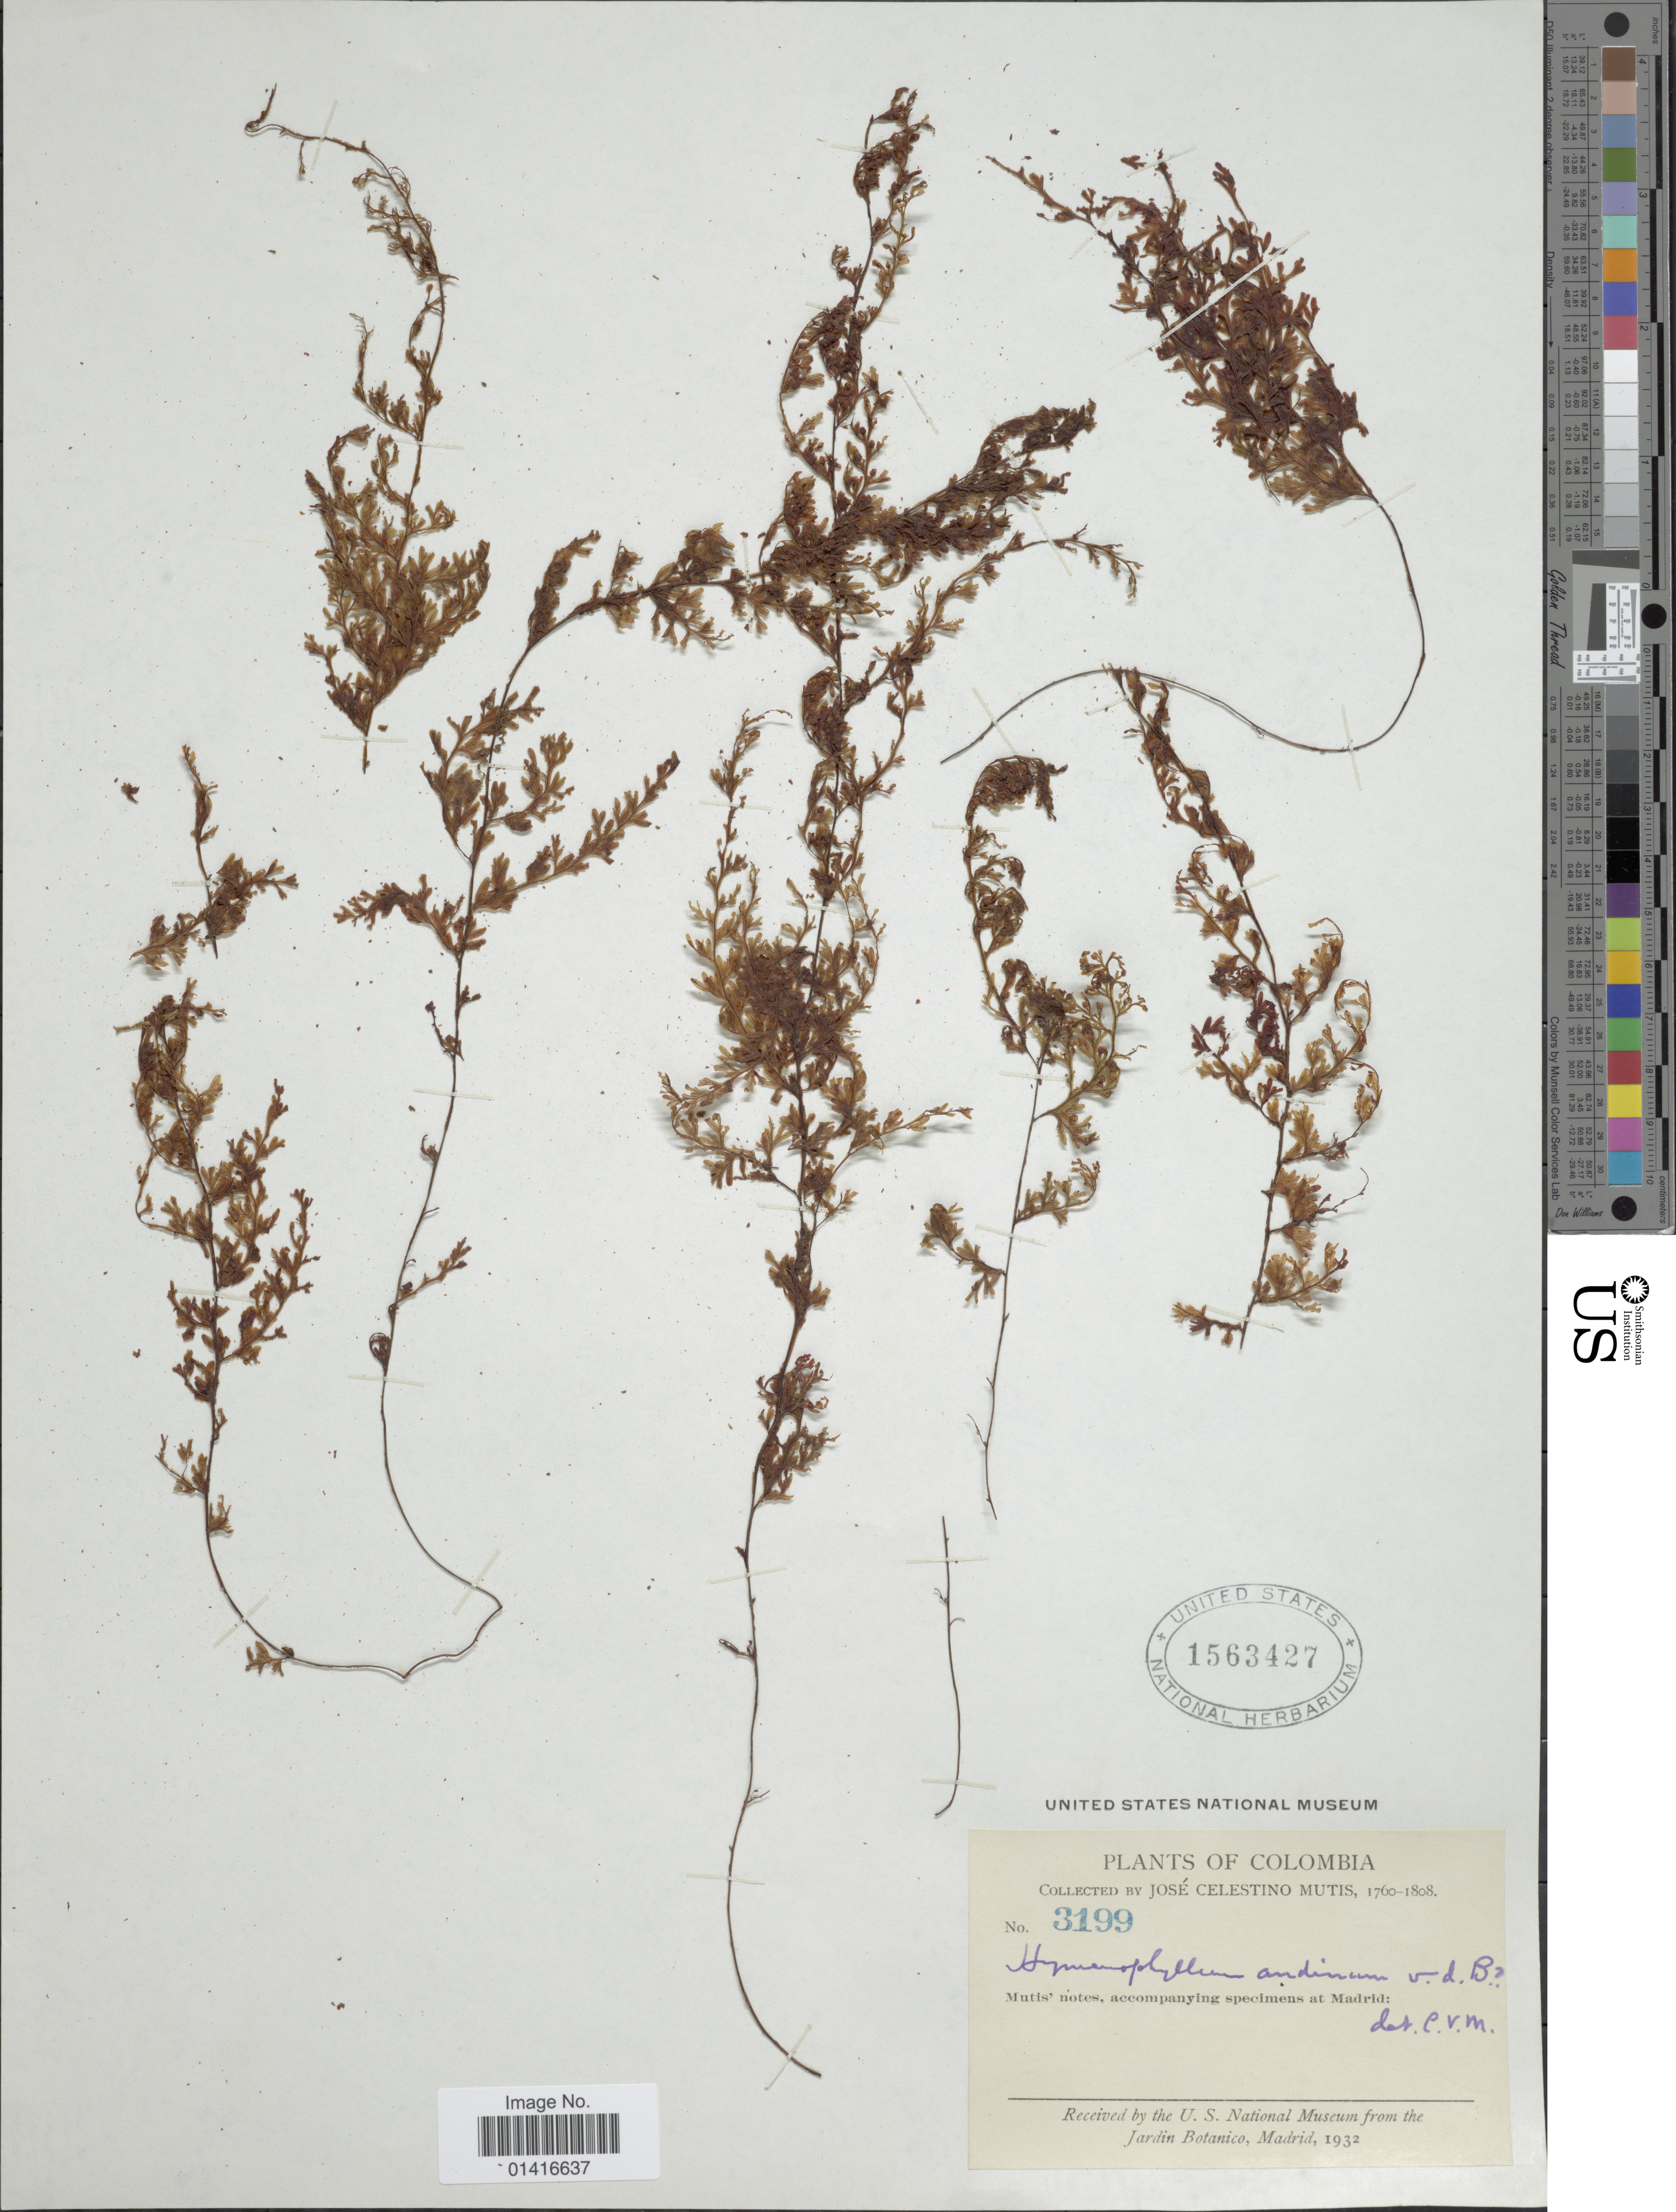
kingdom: Plantae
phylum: Tracheophyta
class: Polypodiopsida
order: Hymenophyllales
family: Hymenophyllaceae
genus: Hymenophyllum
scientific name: Hymenophyllum myriocarpum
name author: Hook.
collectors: J. C. B. Mutis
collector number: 3199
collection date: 1760/1808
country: Colombia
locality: Madrid [unsure placement]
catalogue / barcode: US 1563427